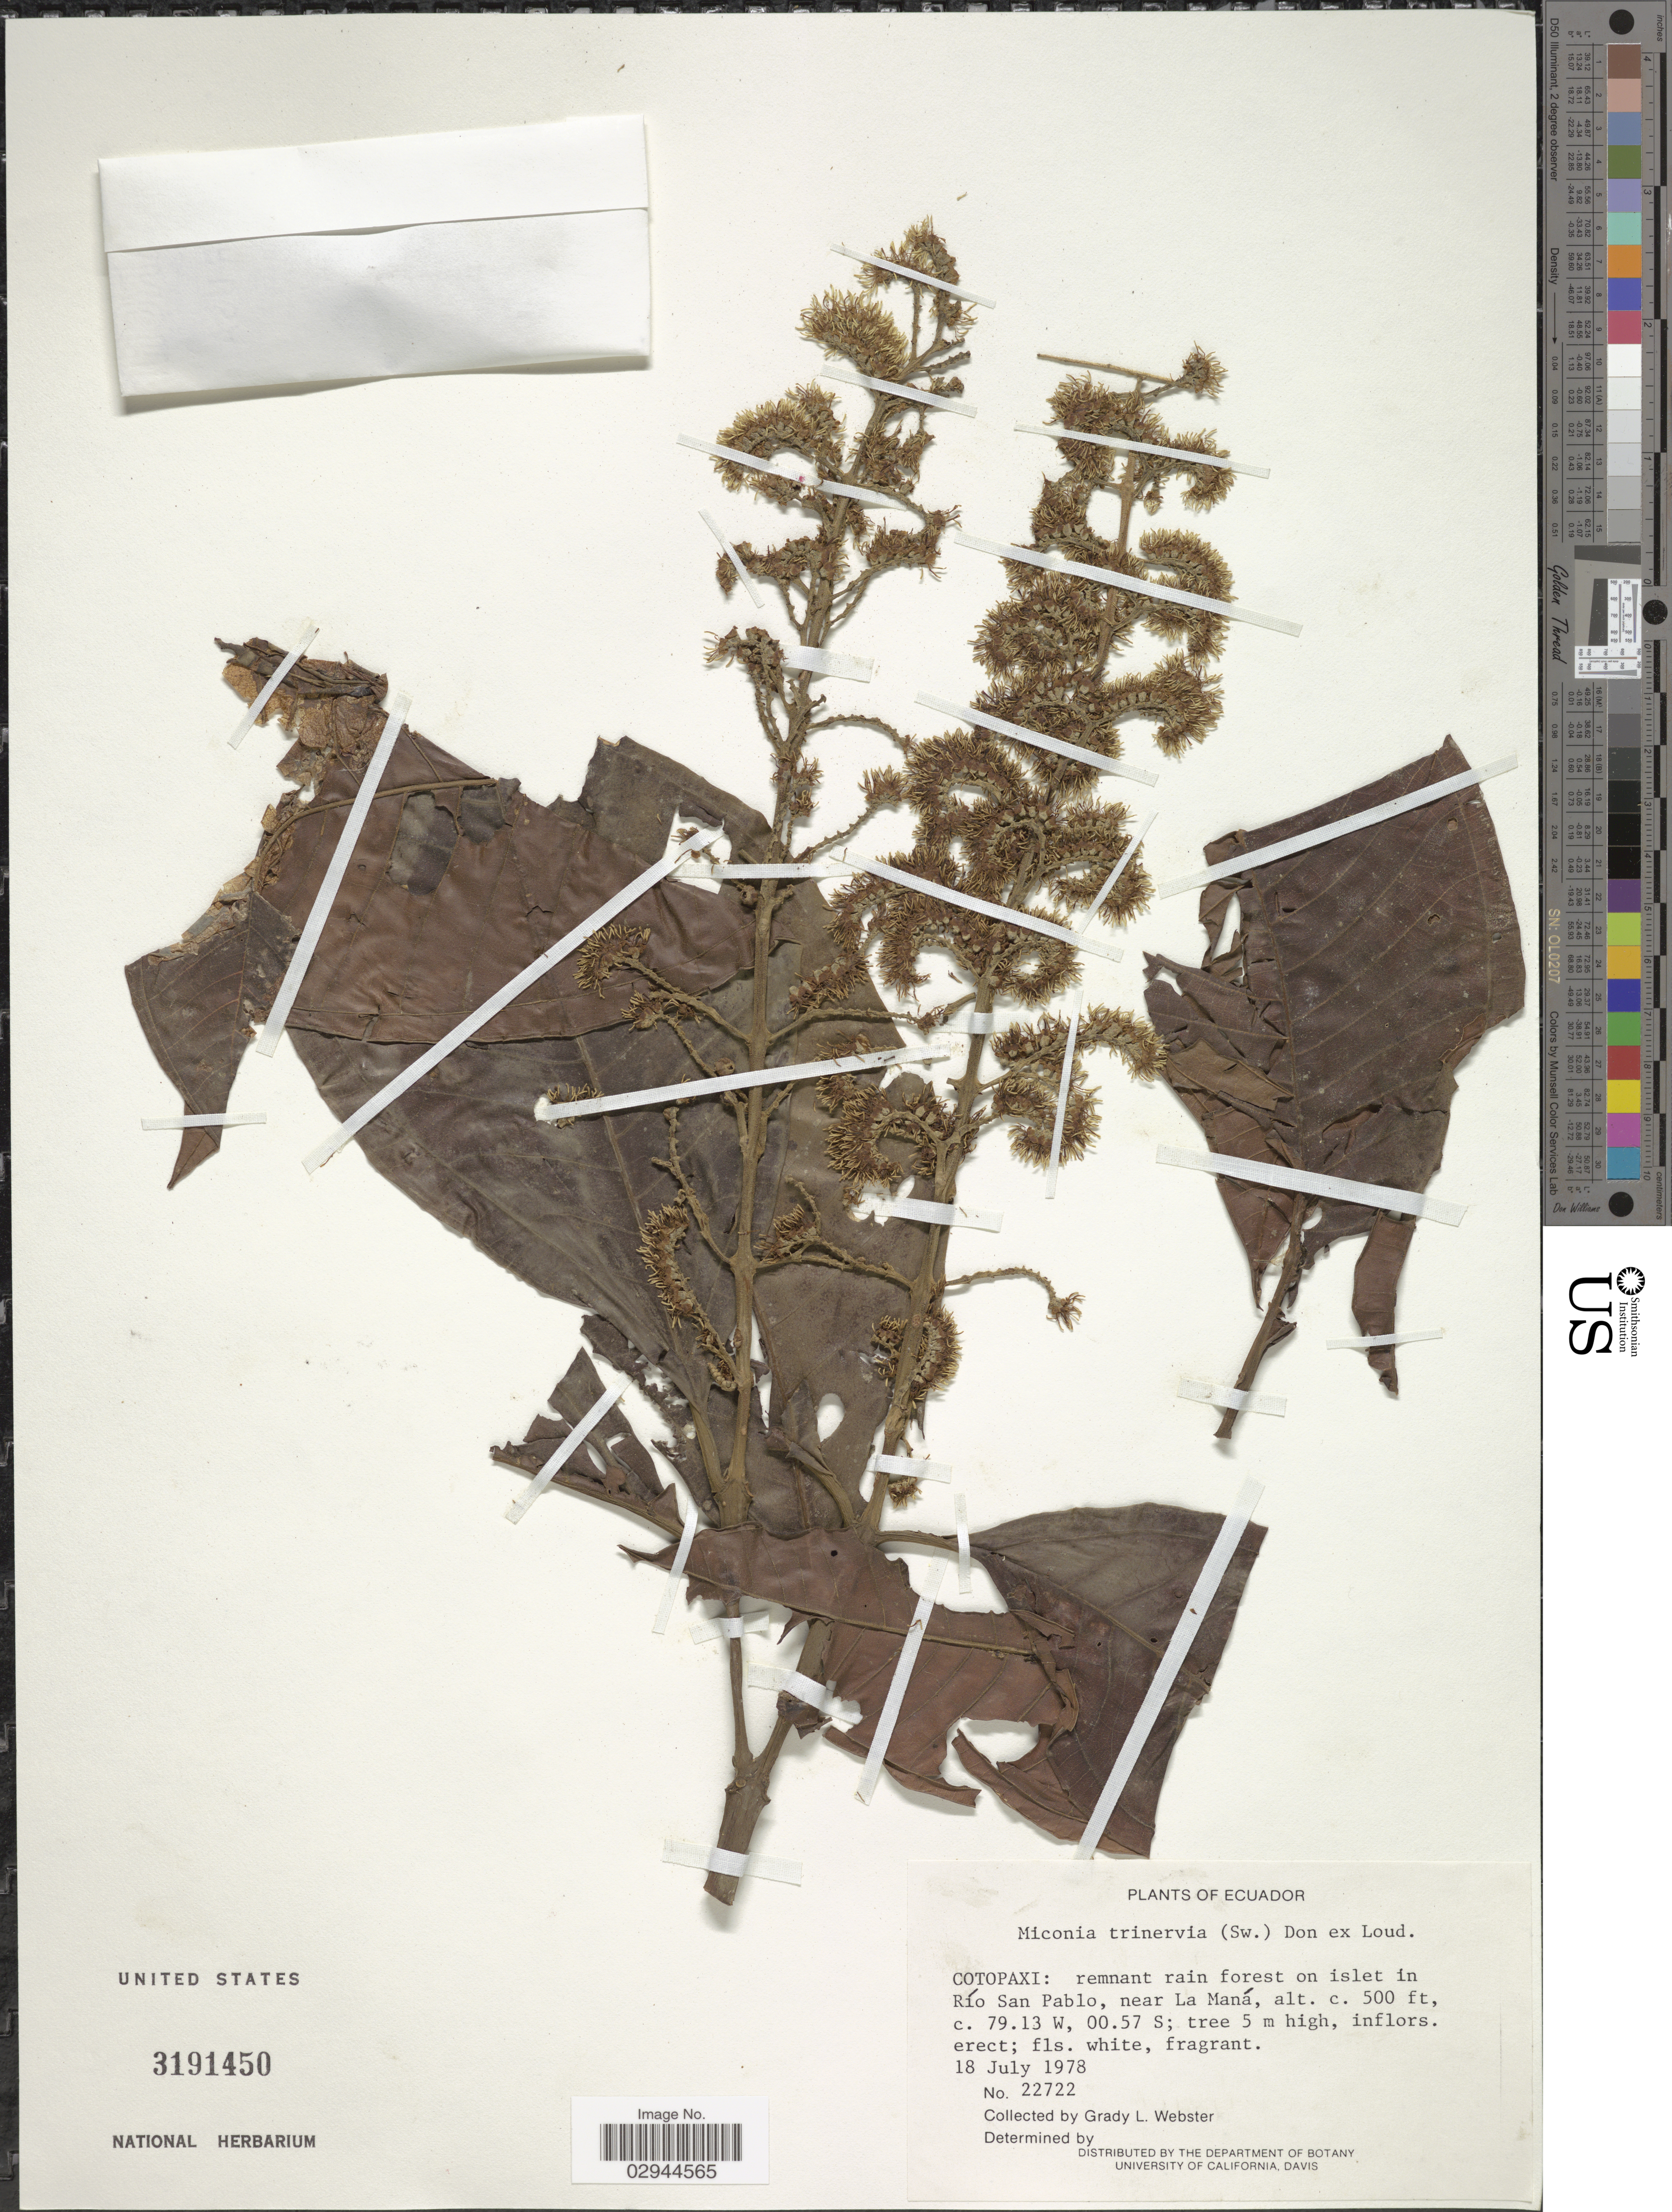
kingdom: Plantae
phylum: Tracheophyta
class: Magnoliopsida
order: Myrtales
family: Melastomataceae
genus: Miconia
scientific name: Miconia trinervia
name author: (Sw.) D. Don ex Loudon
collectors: G. L. Webster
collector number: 22722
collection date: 1978-07-18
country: Ecuador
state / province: Cotopaxi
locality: Remnant rain forest on islet in Río San Pablo, near La Maná.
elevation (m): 152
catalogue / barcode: US 3191450